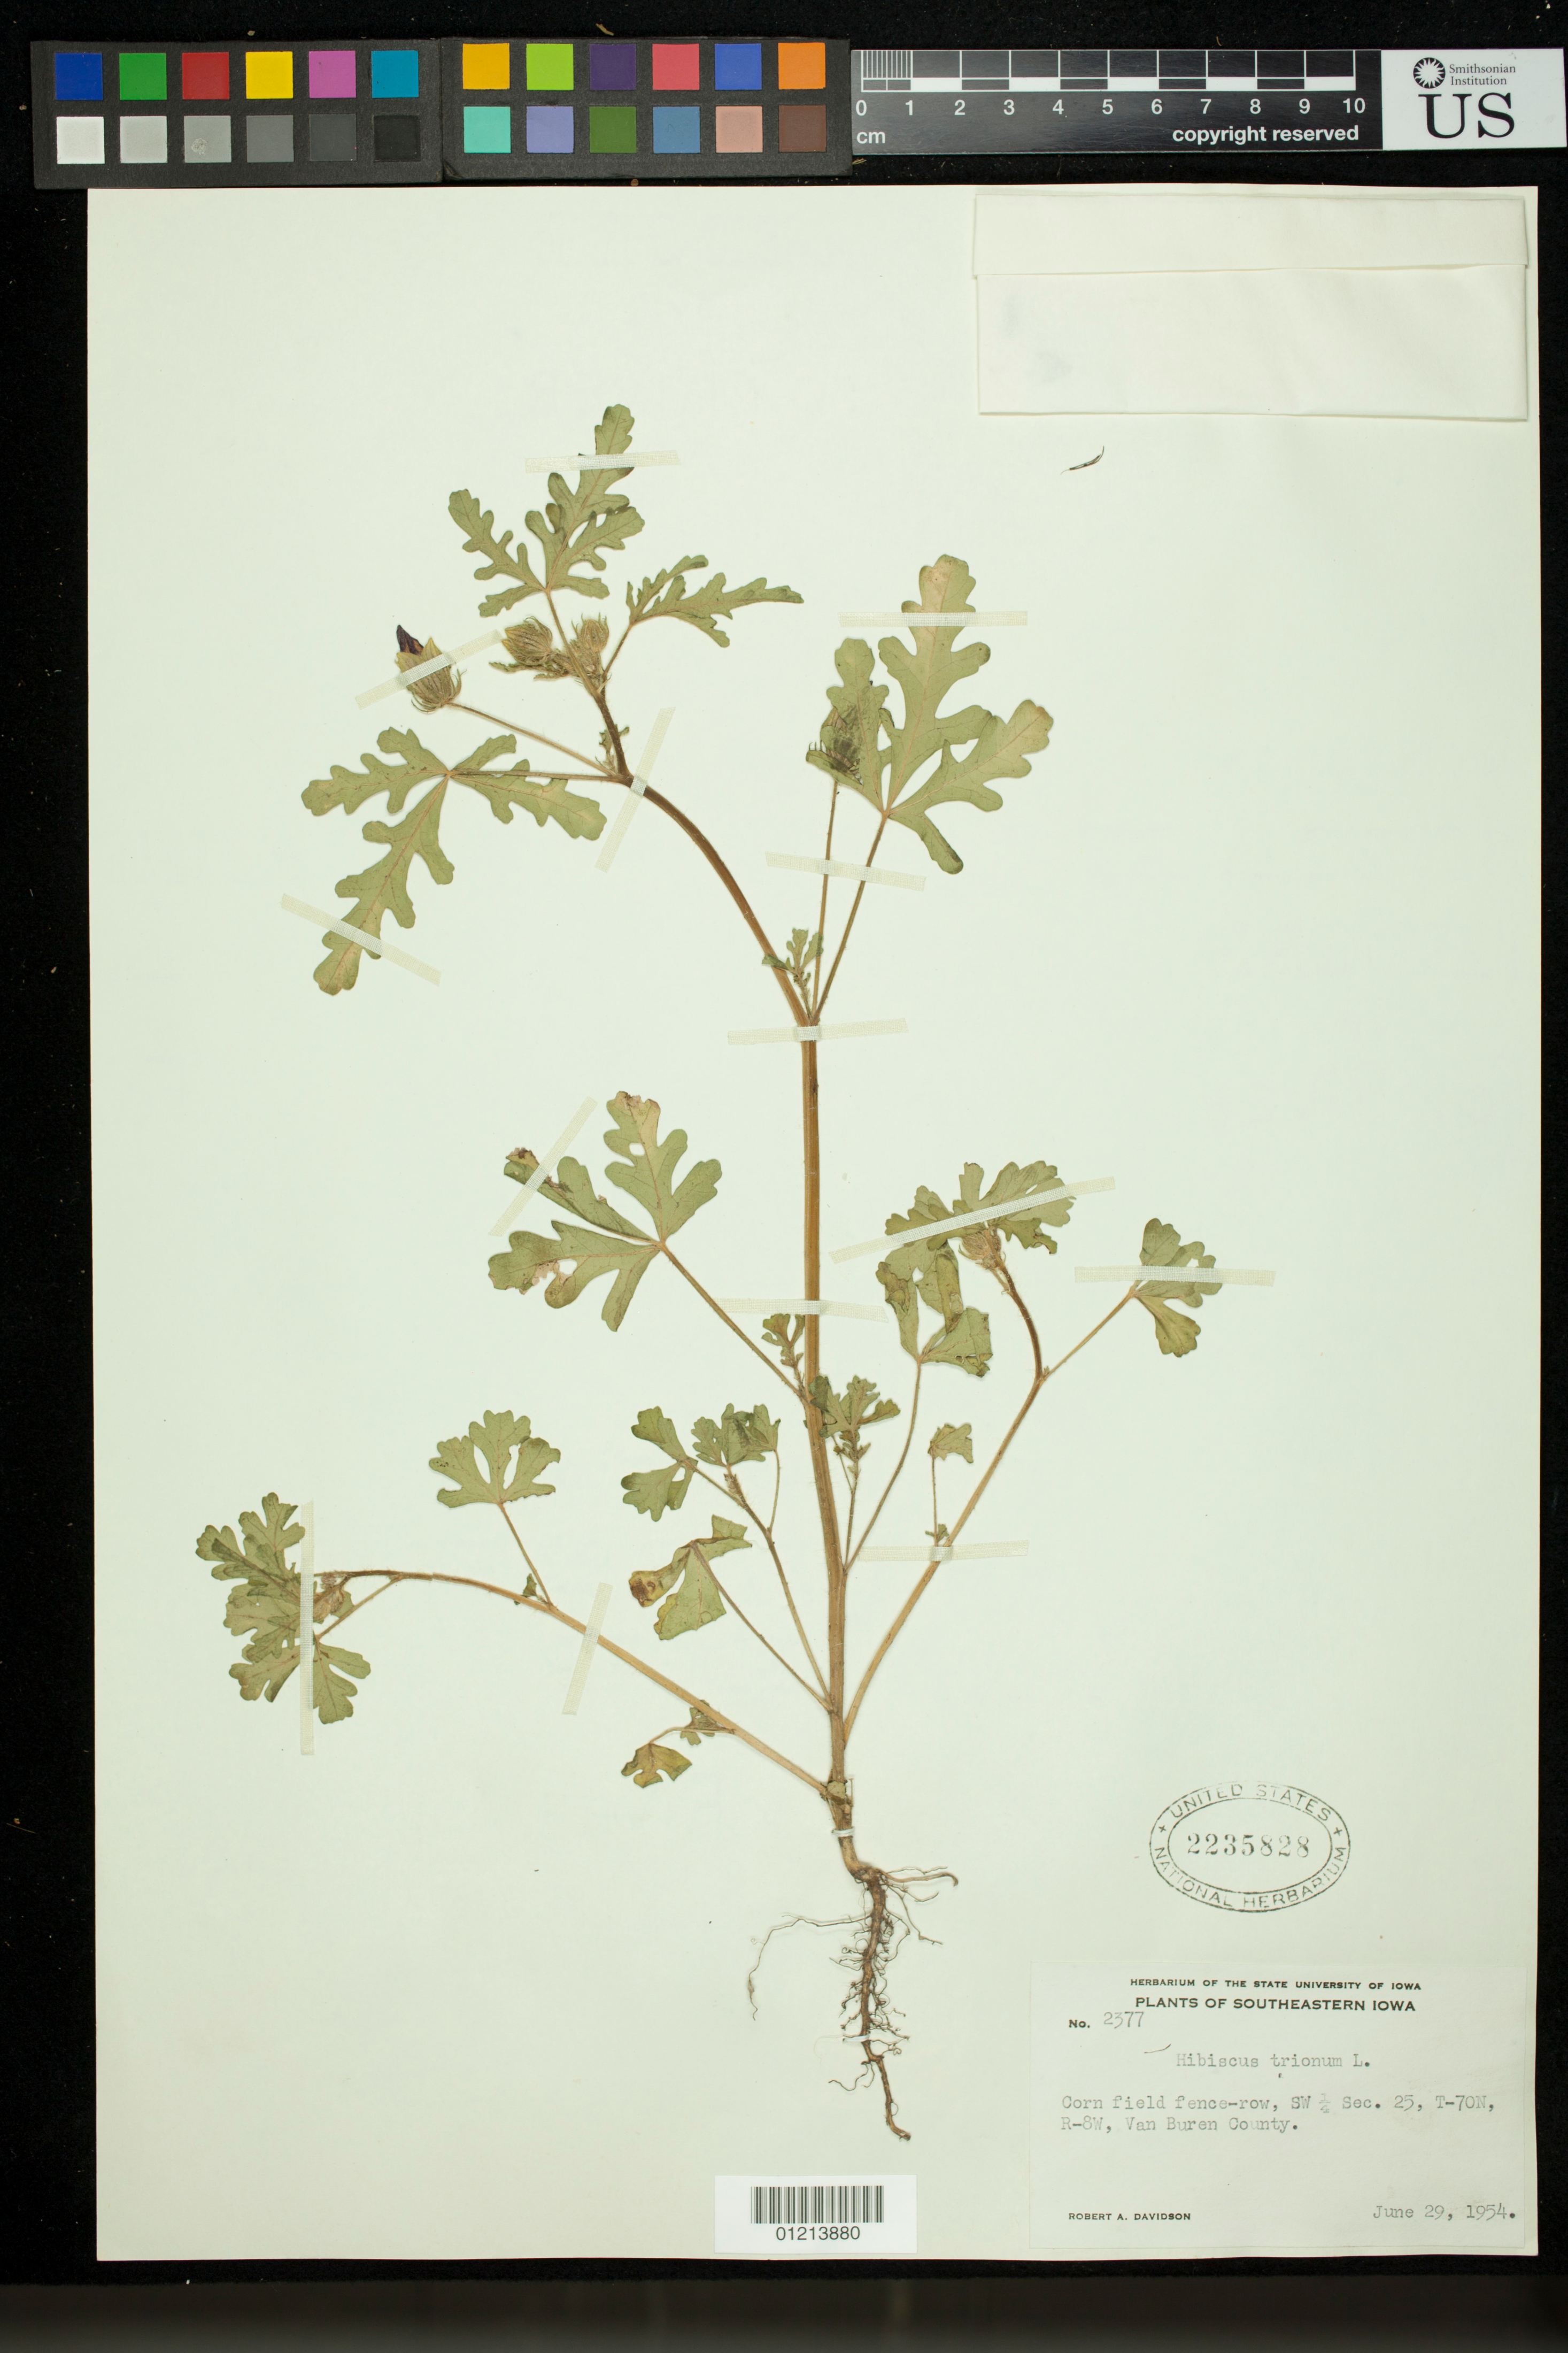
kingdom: Plantae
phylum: Tracheophyta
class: Magnoliopsida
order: Malvales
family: Malvaceae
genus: Hibiscus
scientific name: Hibiscus trionum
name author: L.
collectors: R. A. Davidson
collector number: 2377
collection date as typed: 29 Jun 1954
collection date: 1954-06-29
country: United States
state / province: Iowa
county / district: Van Buren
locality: Corn field fence-row, SW 1/4 Sec. 25, T-70N, R-8W, Van Buren County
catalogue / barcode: US 2235828